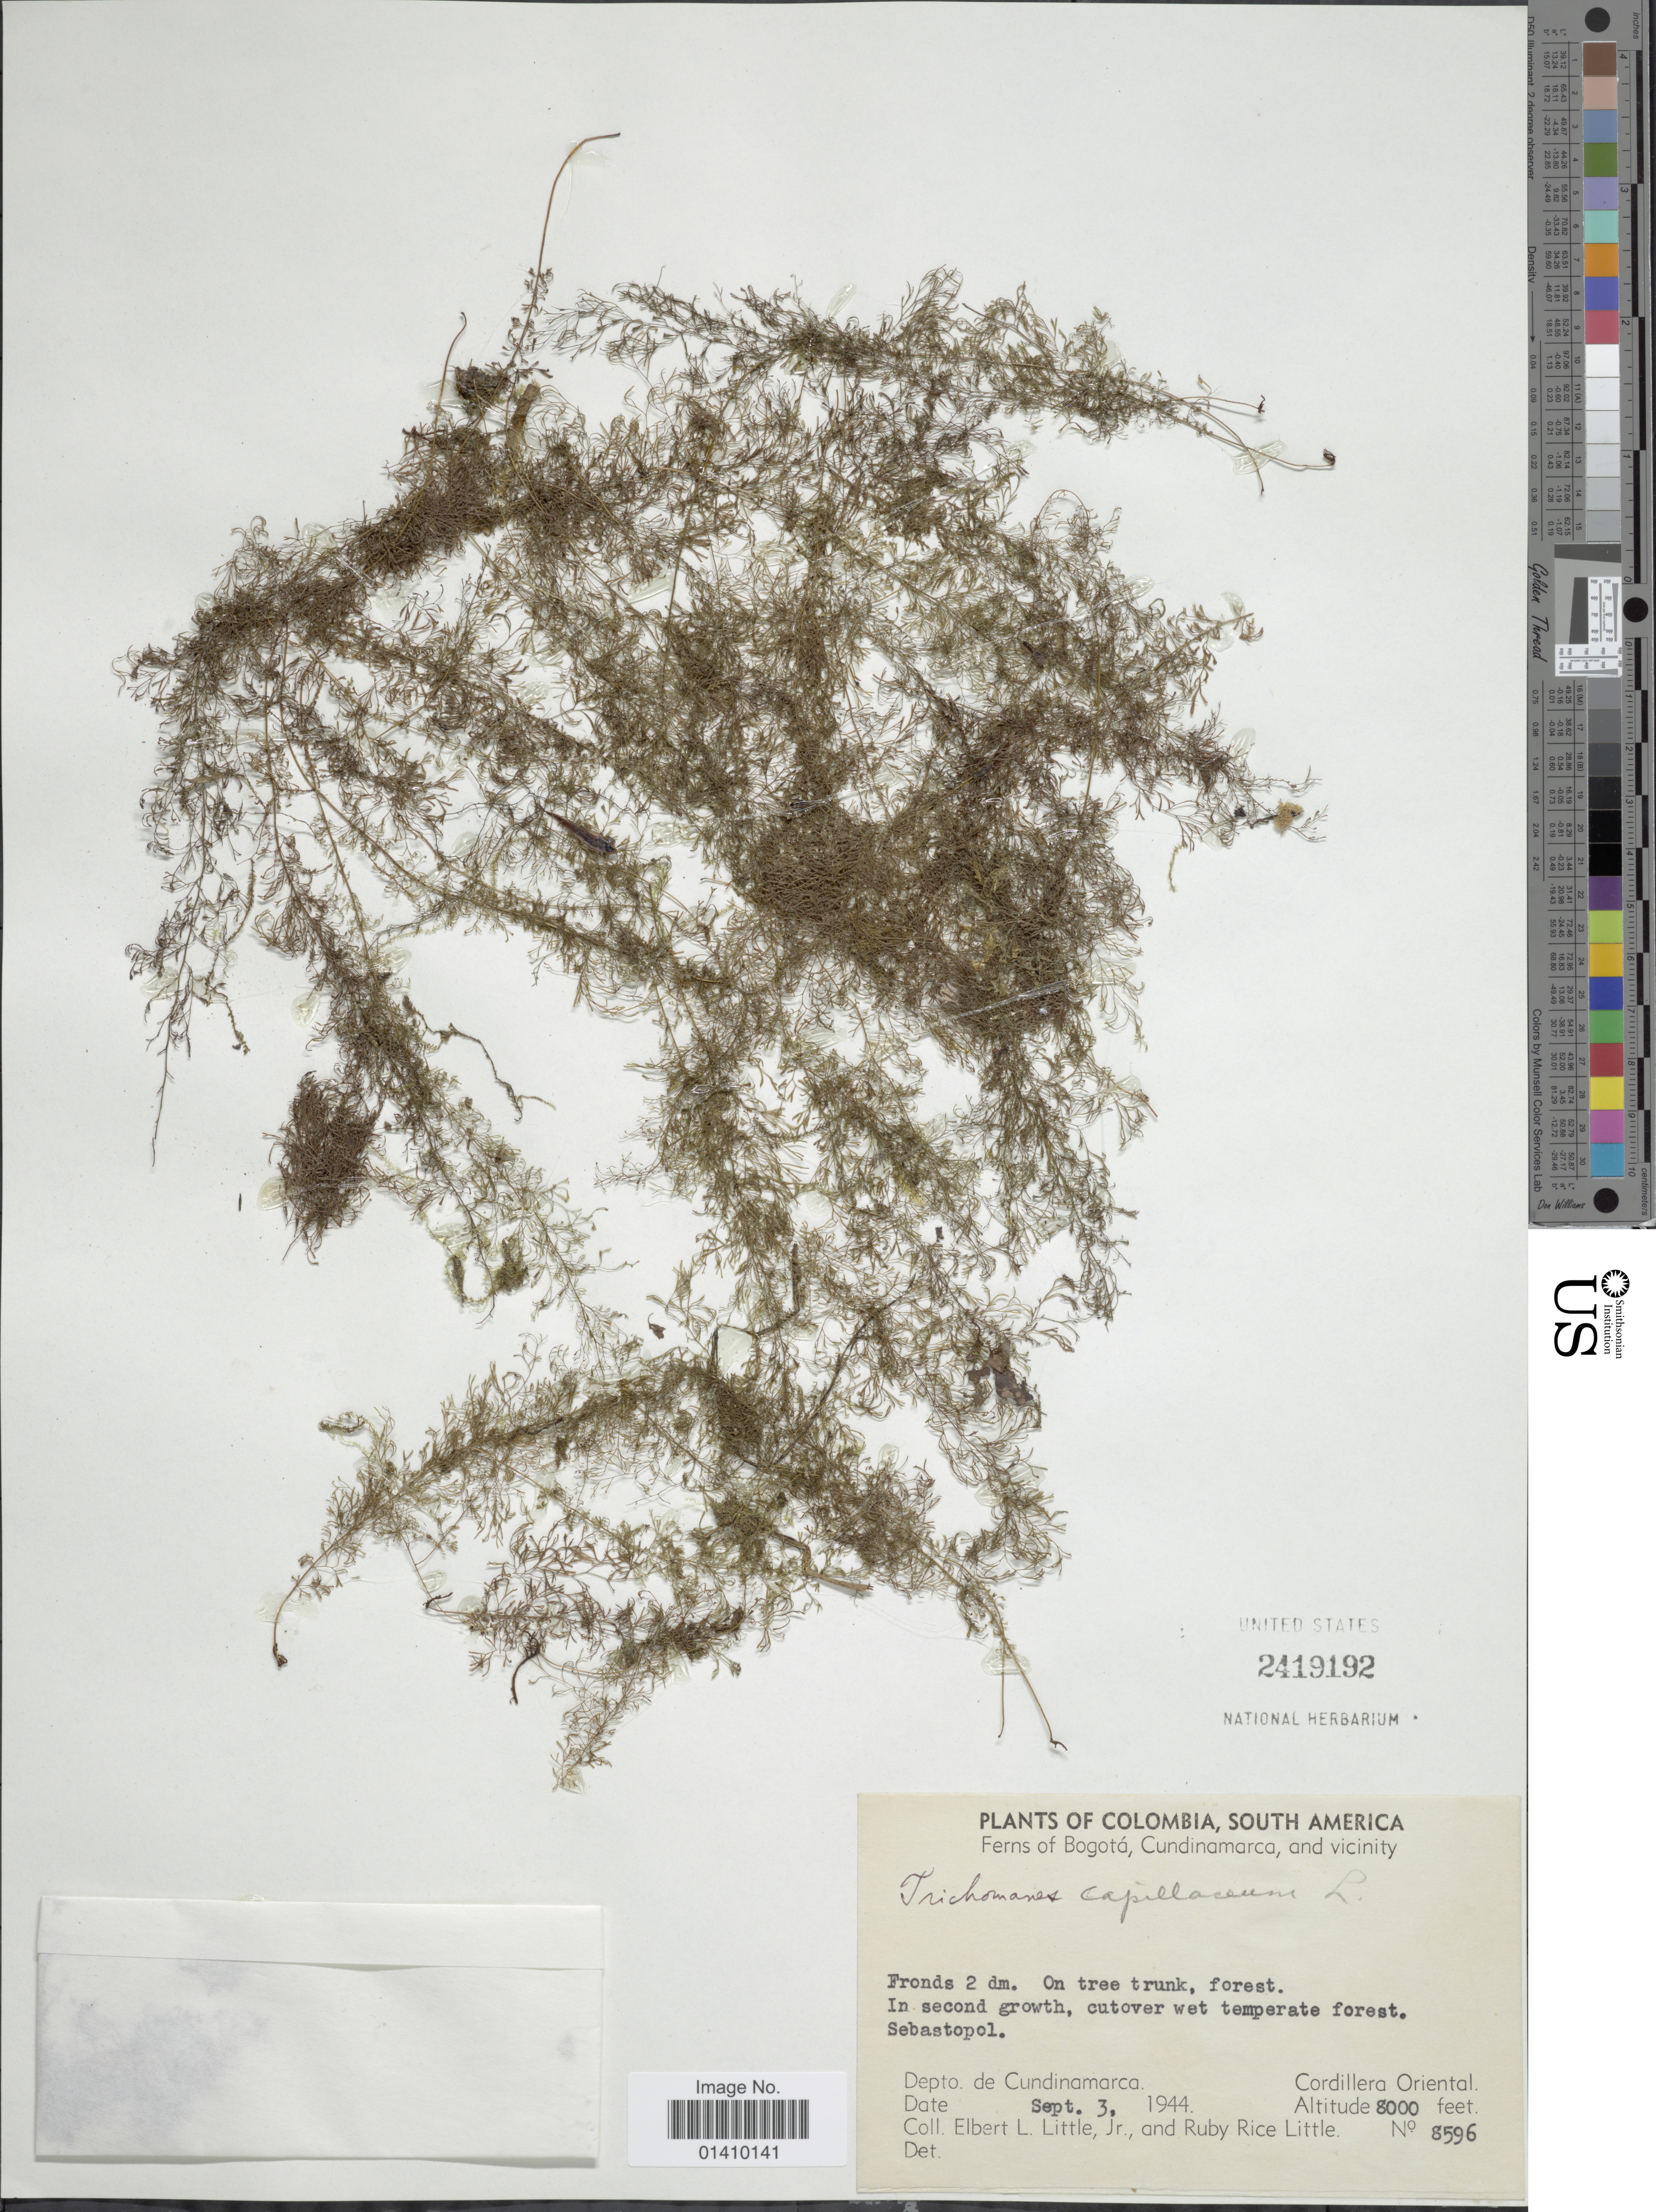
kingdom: Plantae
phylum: Tracheophyta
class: Polypodiopsida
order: Hymenophyllales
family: Hymenophyllaceae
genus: Polyphlebium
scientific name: Polyphlebium capillaceum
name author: (L.) Ebihara & Dubuisson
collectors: E. L. Little & R. R. Little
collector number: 8596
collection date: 1944-09-03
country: Colombia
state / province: Cundinamarca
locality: Cordillera Oriental, Sebastopol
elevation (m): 2438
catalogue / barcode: US 2419192